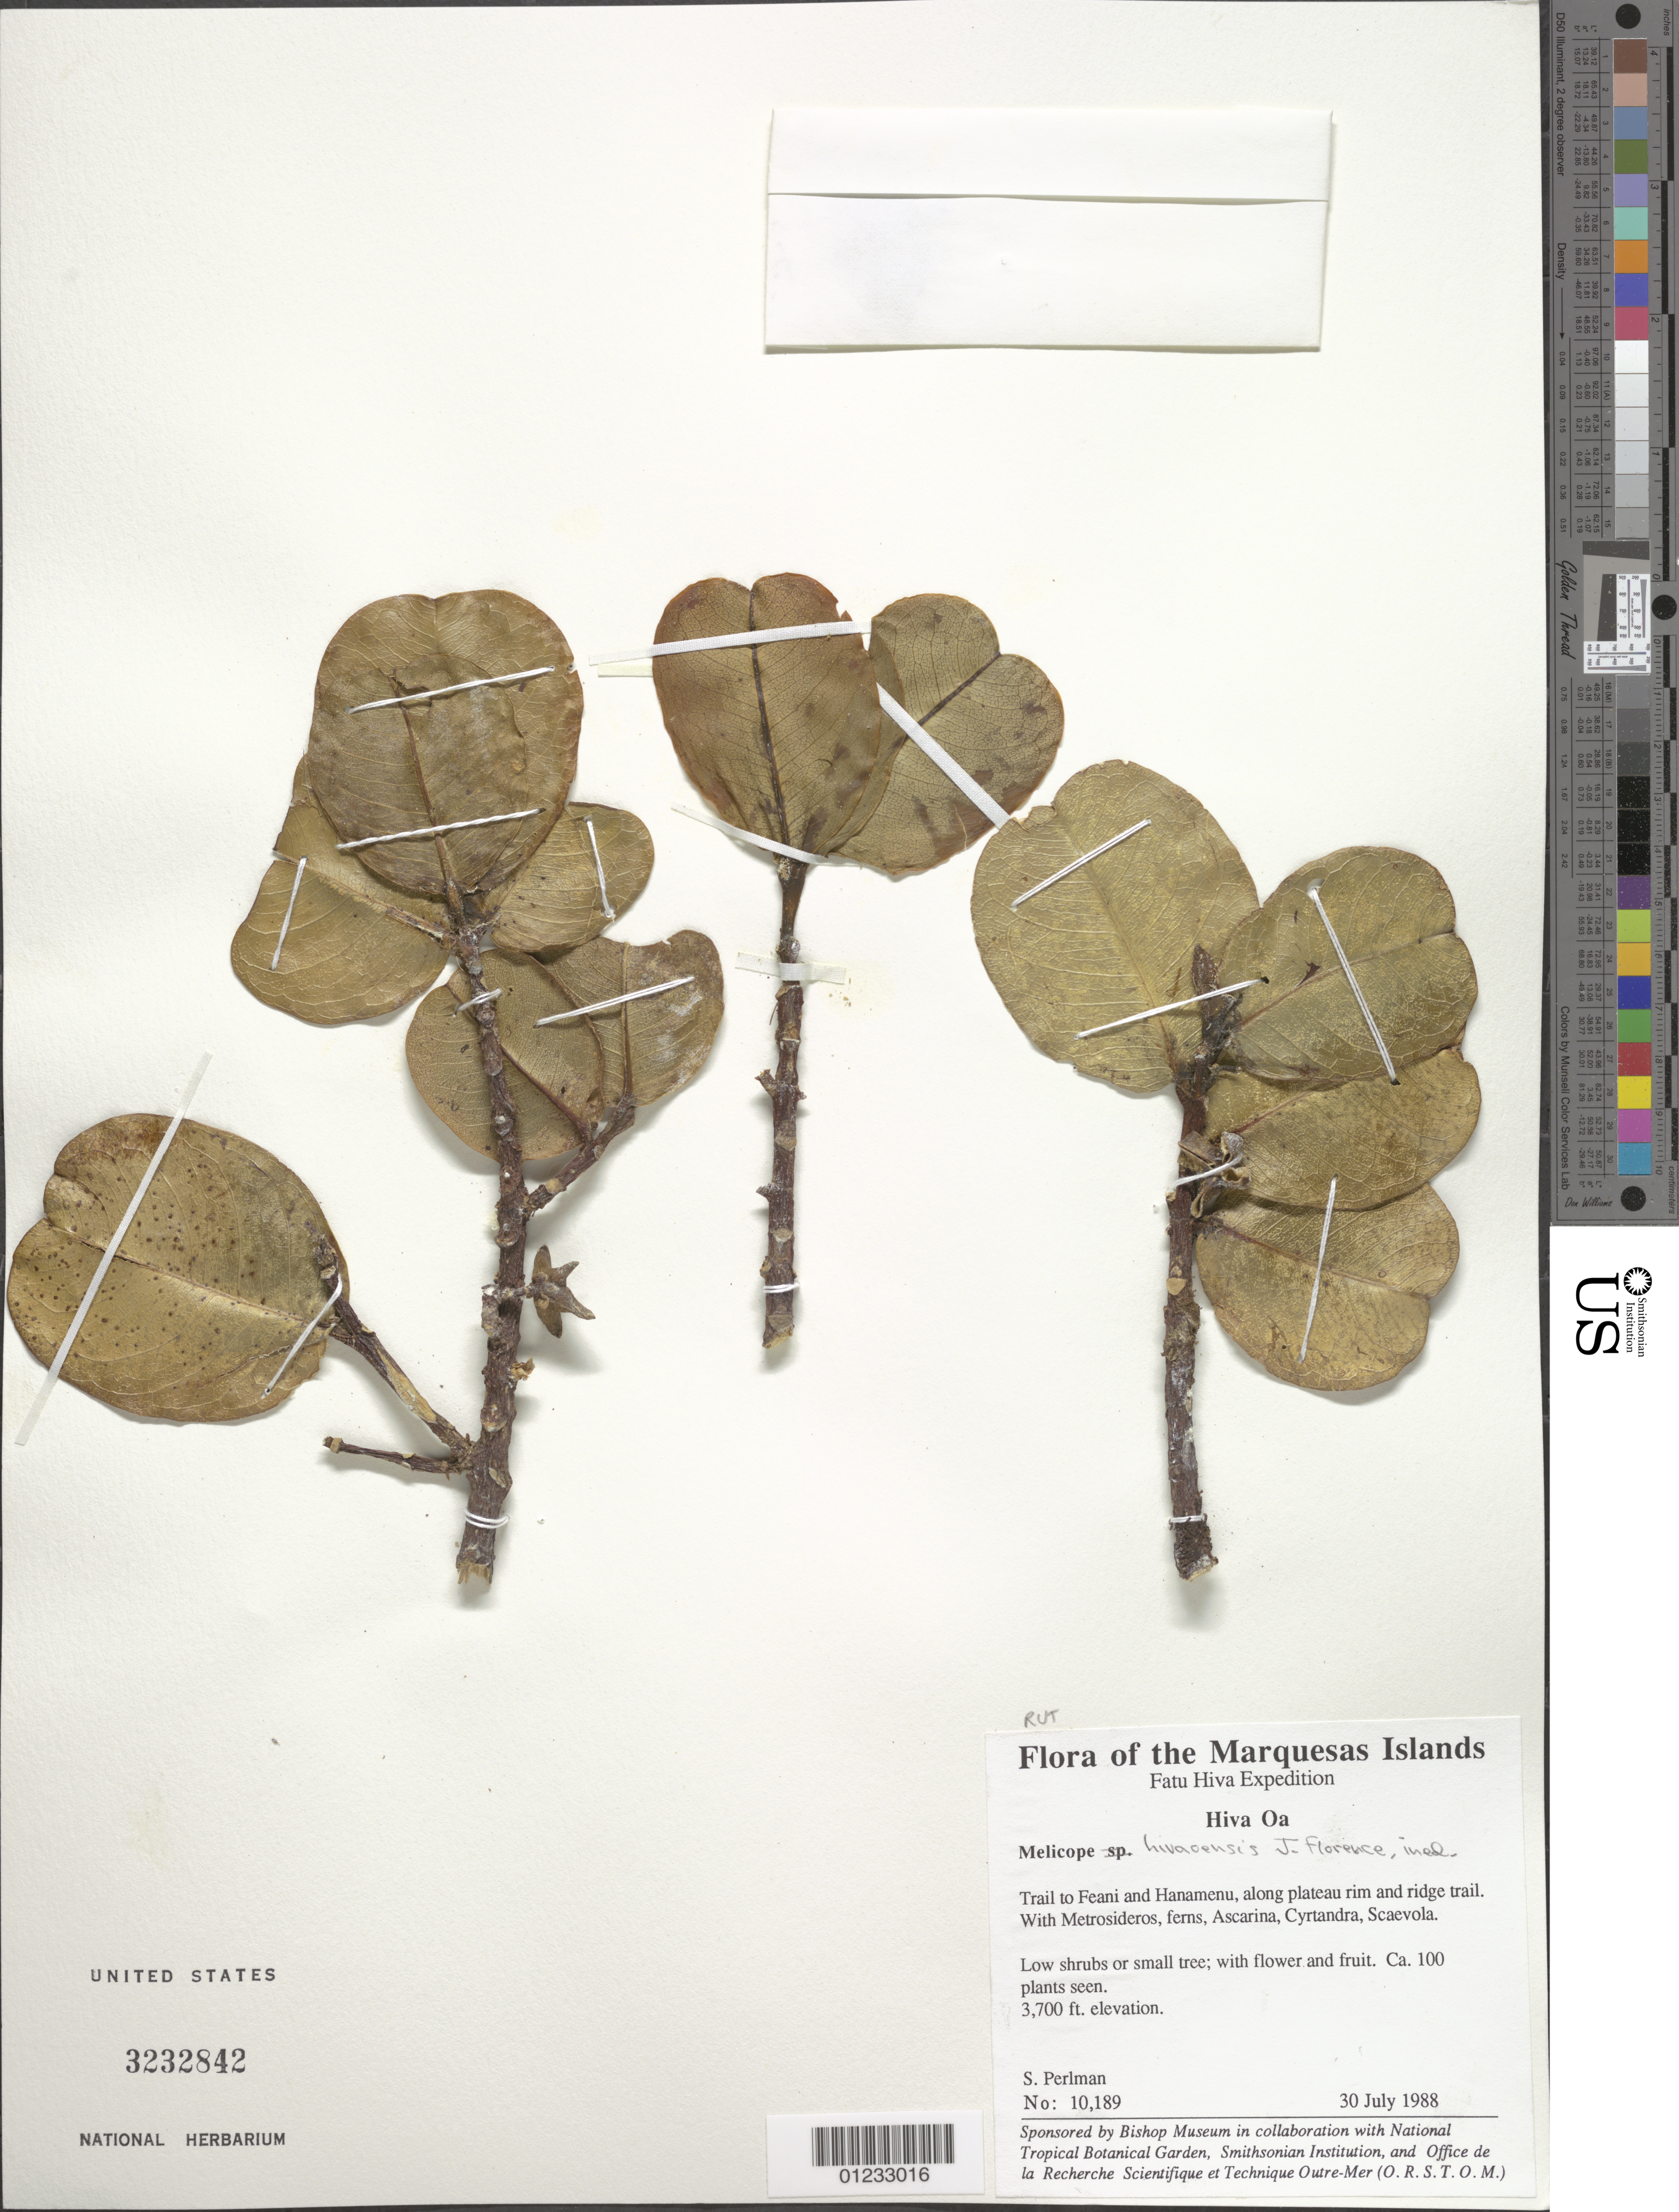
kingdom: Plantae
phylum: Tracheophyta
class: Magnoliopsida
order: Sapindales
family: Rutaceae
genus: Melicope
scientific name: Melicope hivaoaensis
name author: J. Florence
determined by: Florence, J.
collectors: S. P. Perlman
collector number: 10189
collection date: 1988-07-30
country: French Polynesia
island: Hiva Oa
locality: Trail to Feani and Hanamenu, along plateau rim and ridge trail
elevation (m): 1128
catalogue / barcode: US 3232842